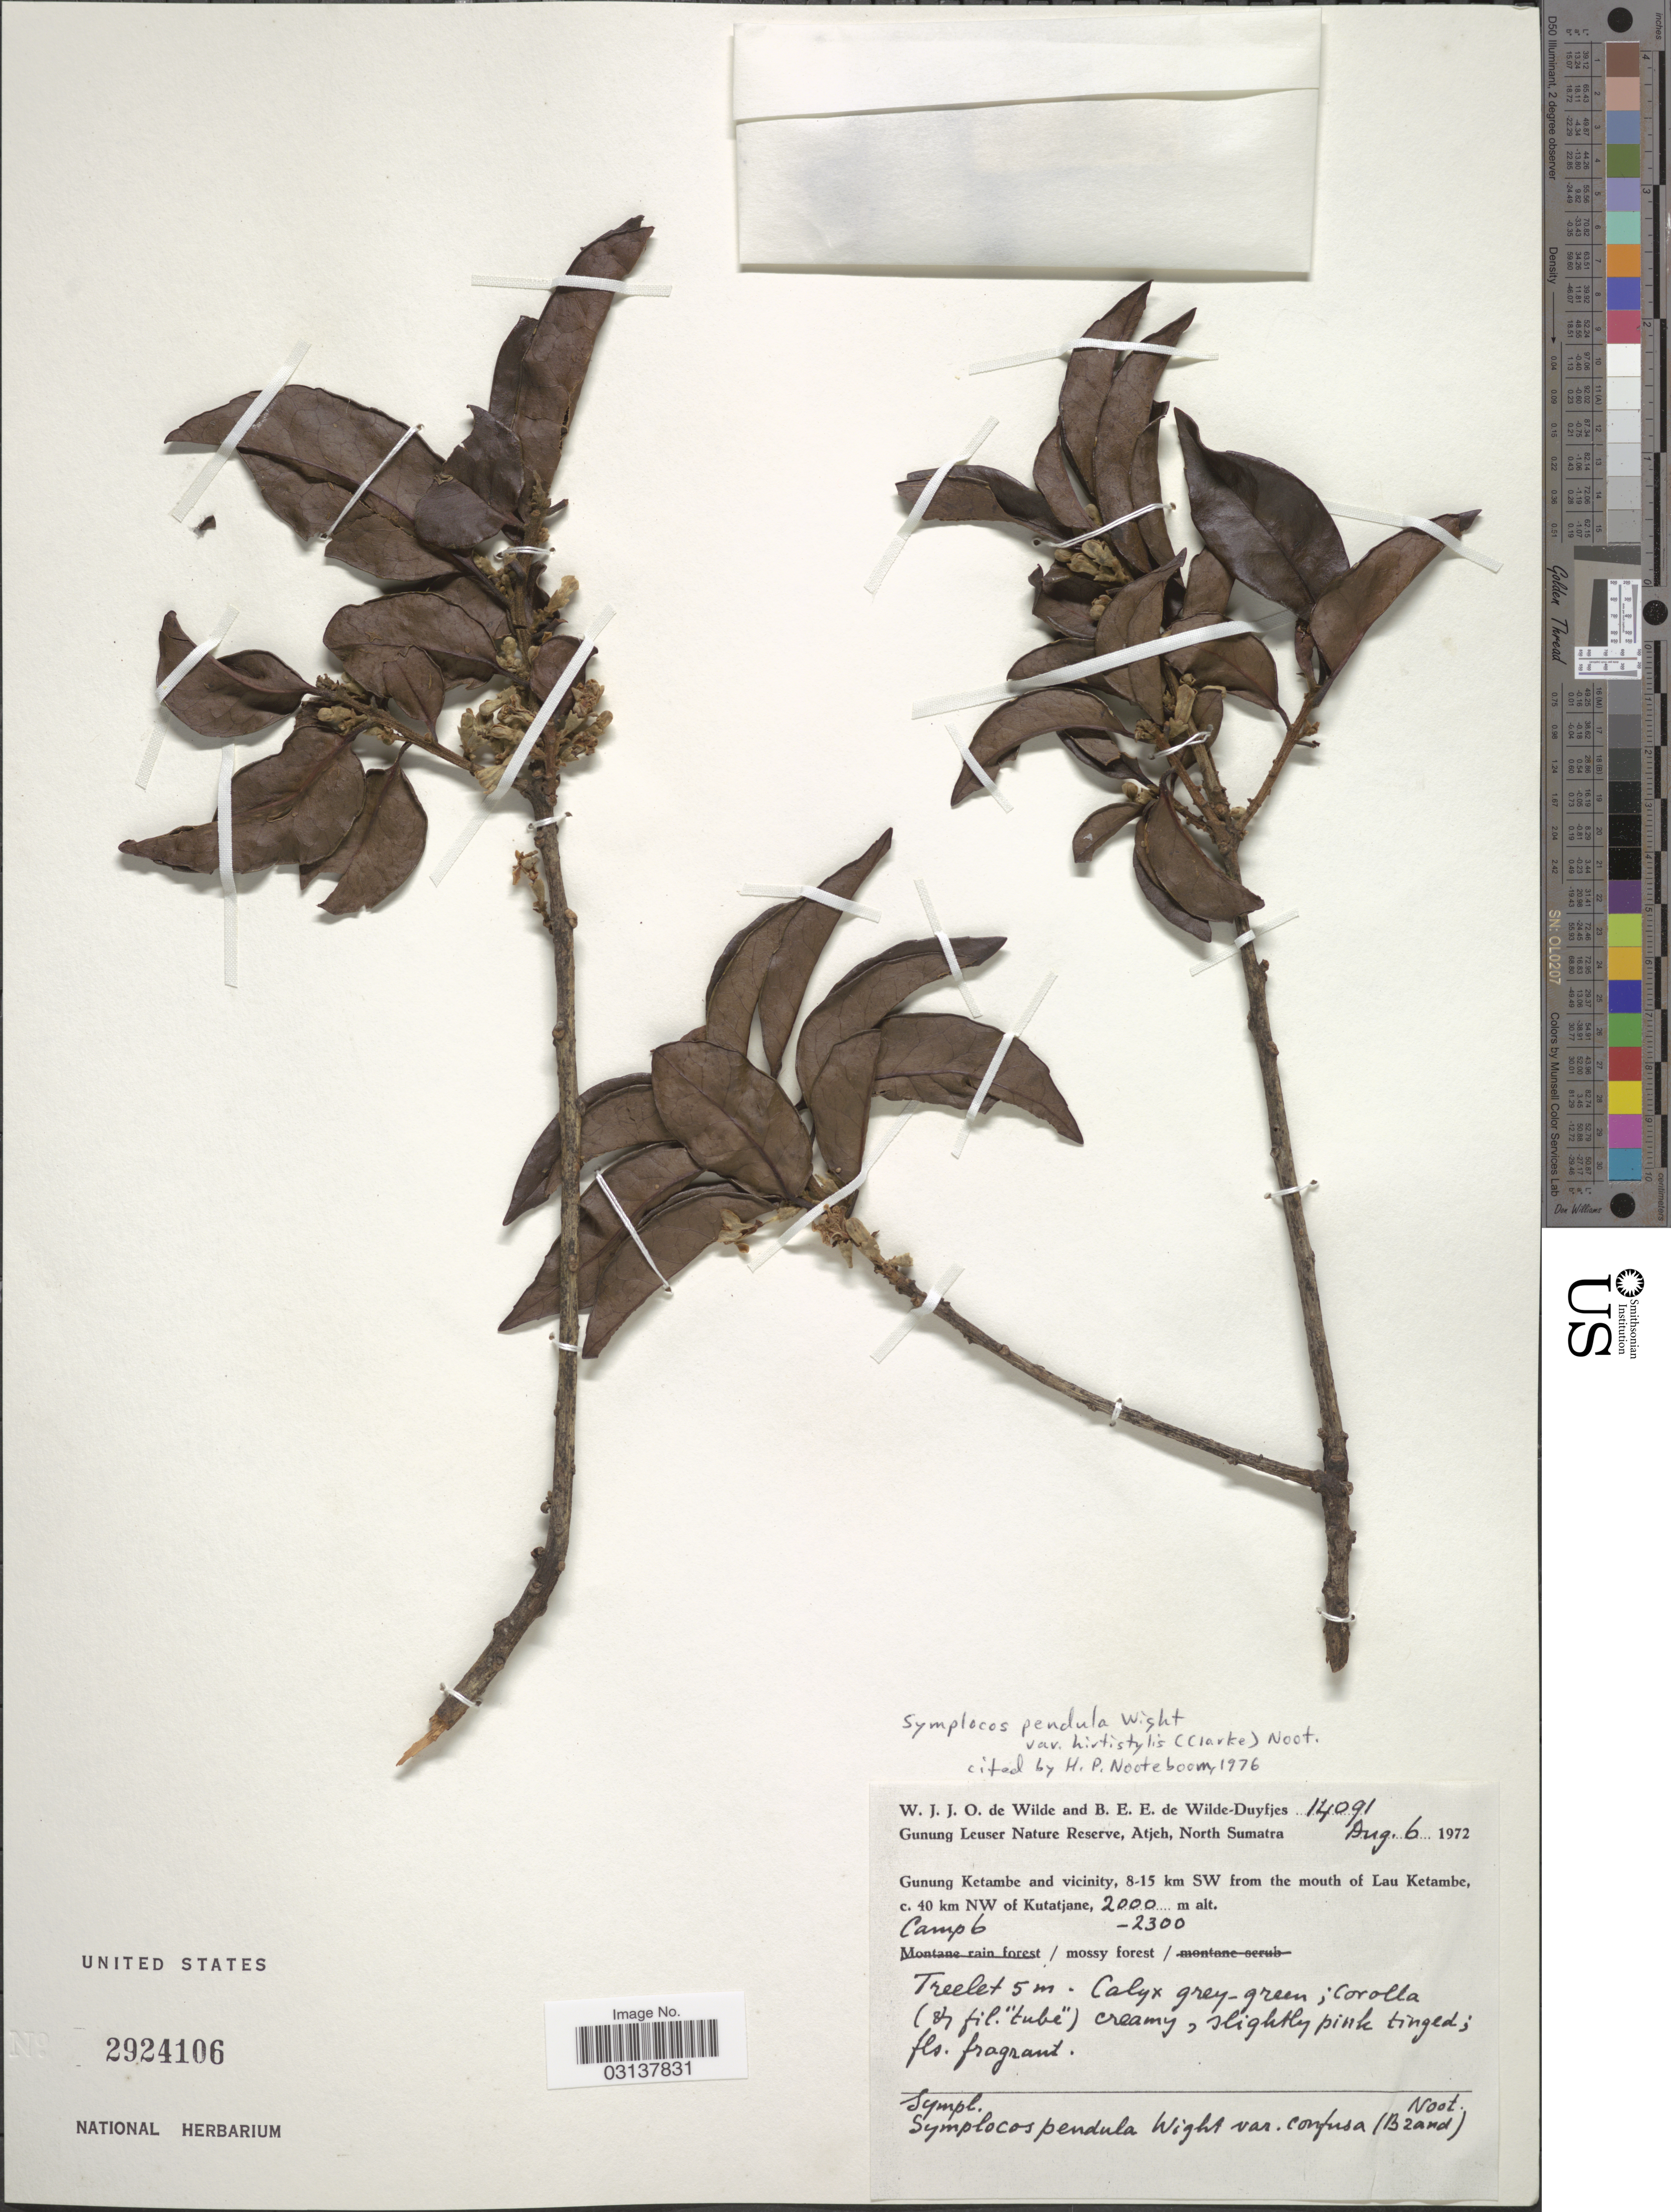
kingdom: Plantae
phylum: Tracheophyta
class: Magnoliopsida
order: Ericales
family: Symplocaceae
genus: Cordyloblaste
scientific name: Cordyloblaste pendula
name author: (Wight) Alston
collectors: W. J. de Wilde & B. E. de Wilde-Duyfjes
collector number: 14091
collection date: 1972-08-06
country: Indonesia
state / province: Sumatra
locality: Gunung Ketambe and vinicity, 8-15 km SW from the mouth of Lau Ketambe, c. 40 km NW of Kutatjane. Camp 6.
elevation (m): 2000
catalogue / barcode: US 2924106